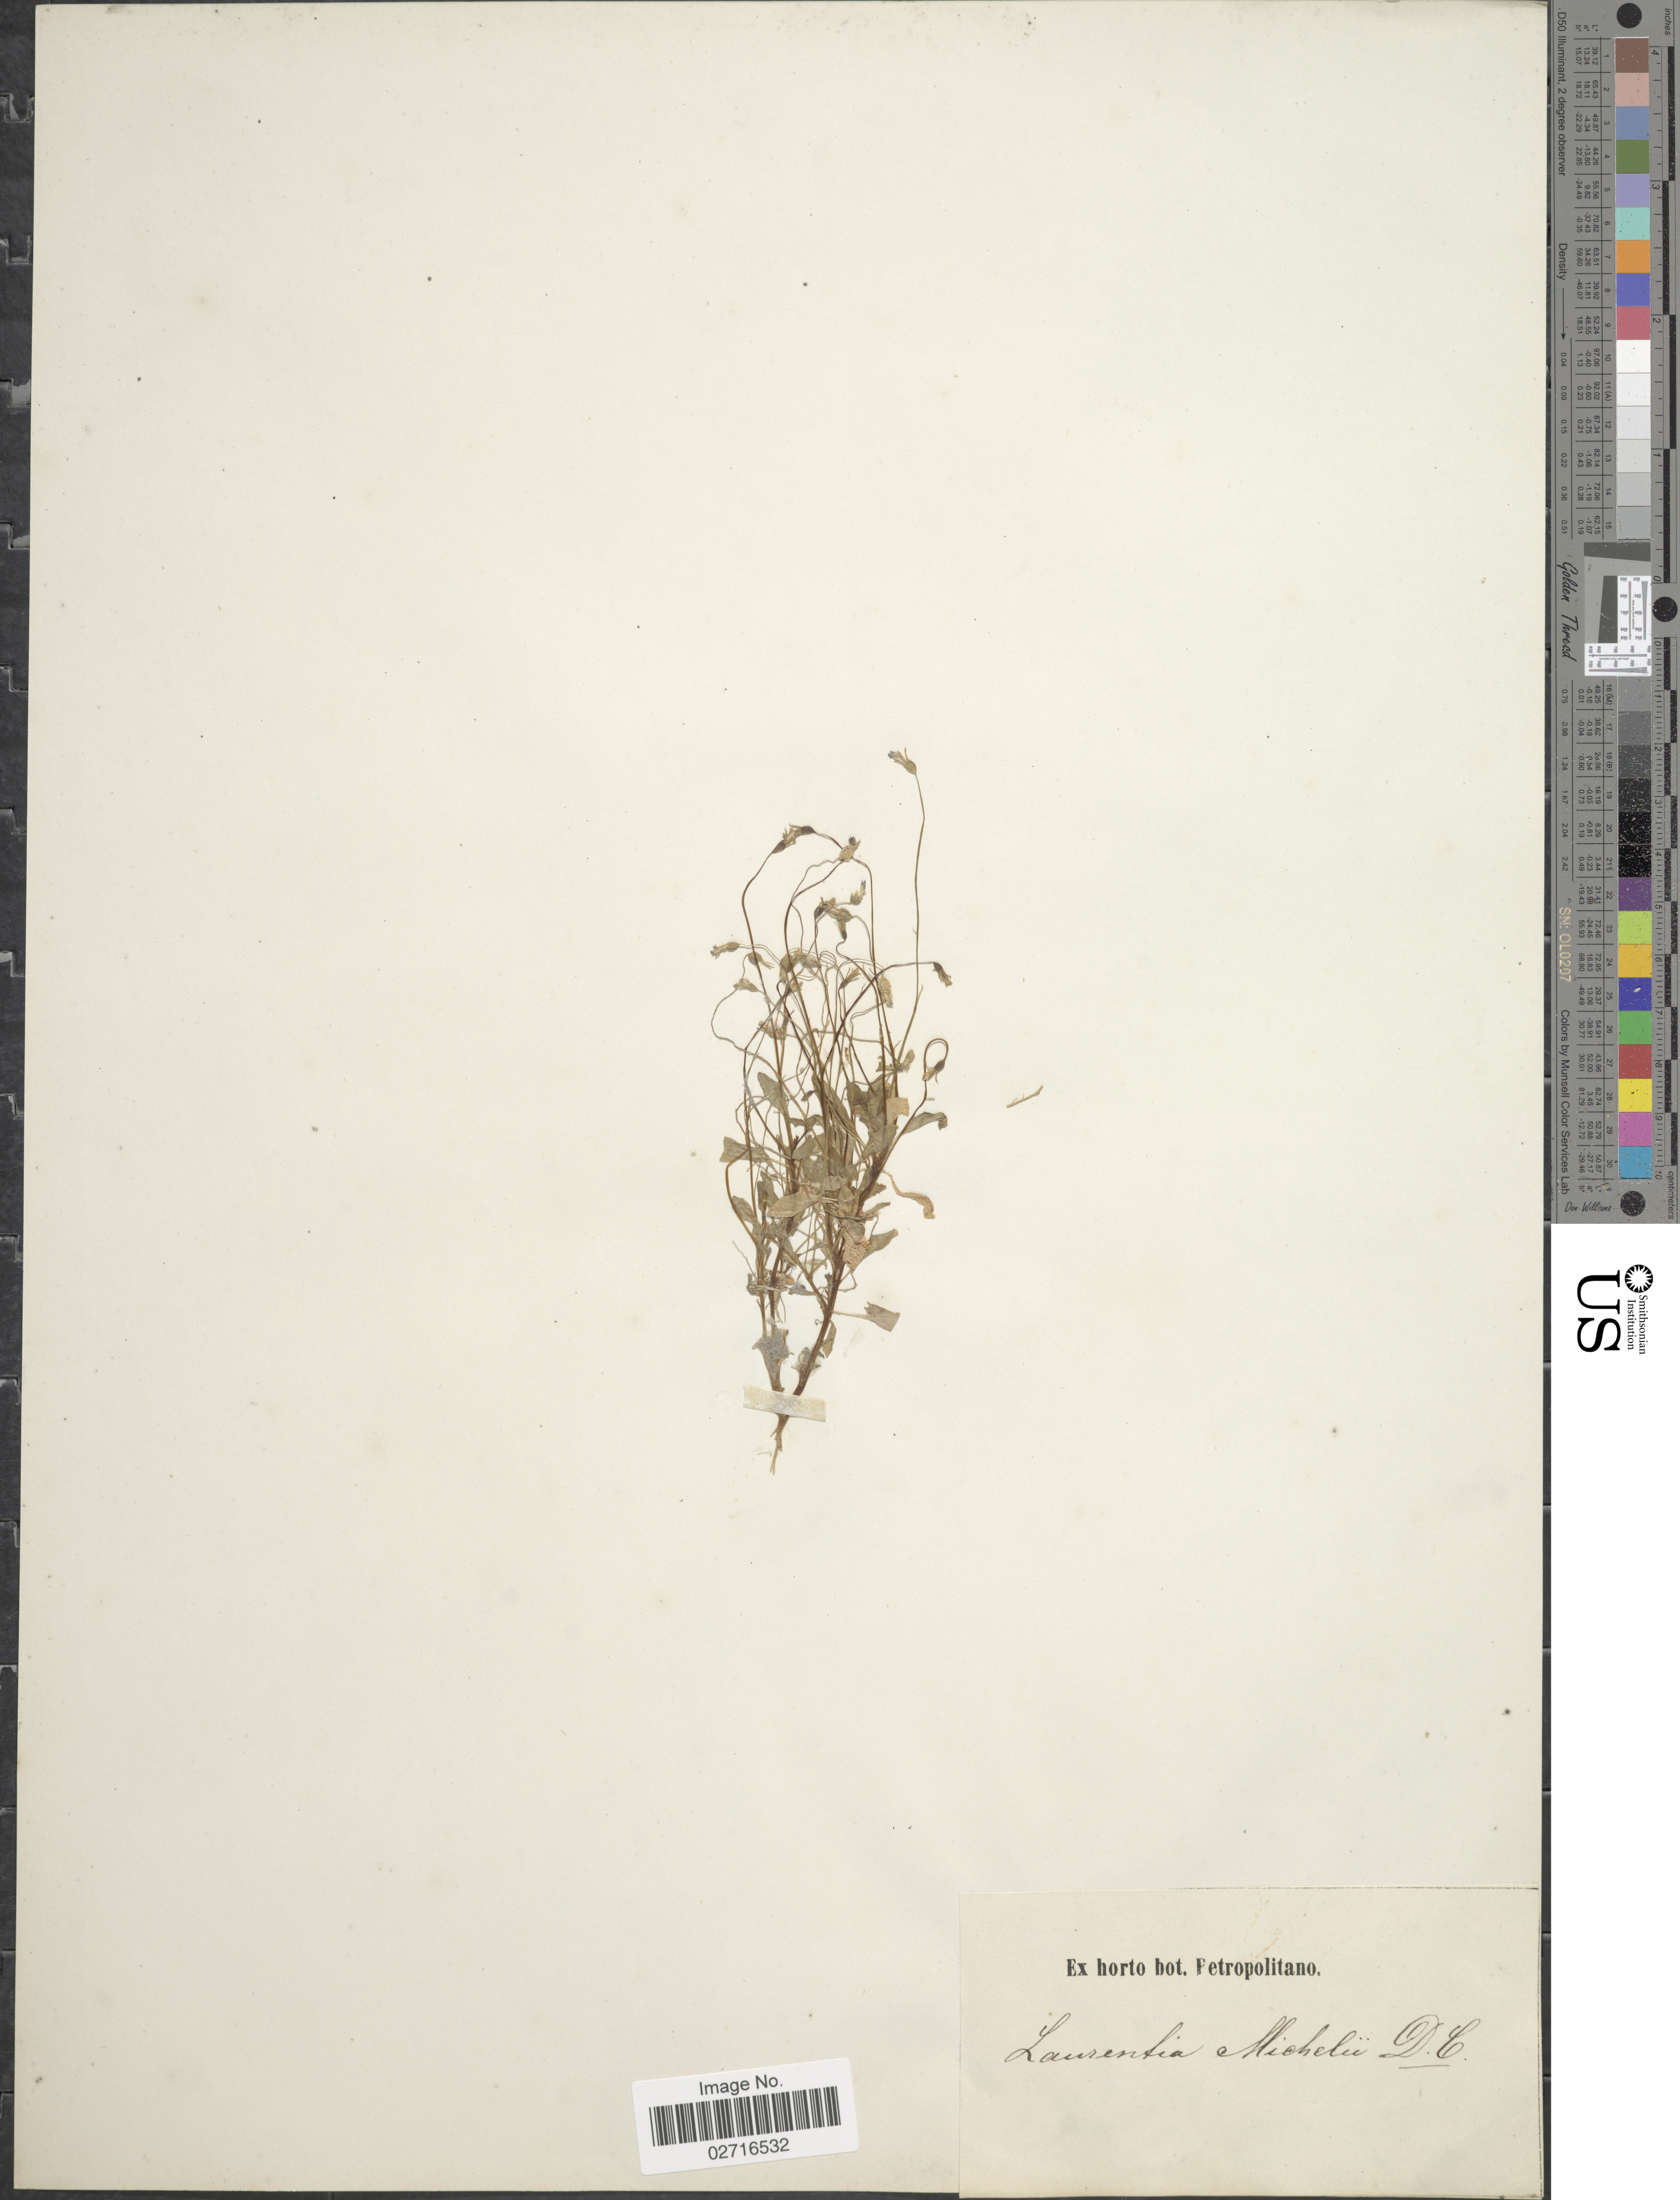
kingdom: Plantae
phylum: Tracheophyta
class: Magnoliopsida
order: Asterales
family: Campanulaceae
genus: Laurentia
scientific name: Laurentia michelii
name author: A. DC.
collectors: ex Horto Bot. Petropolitano